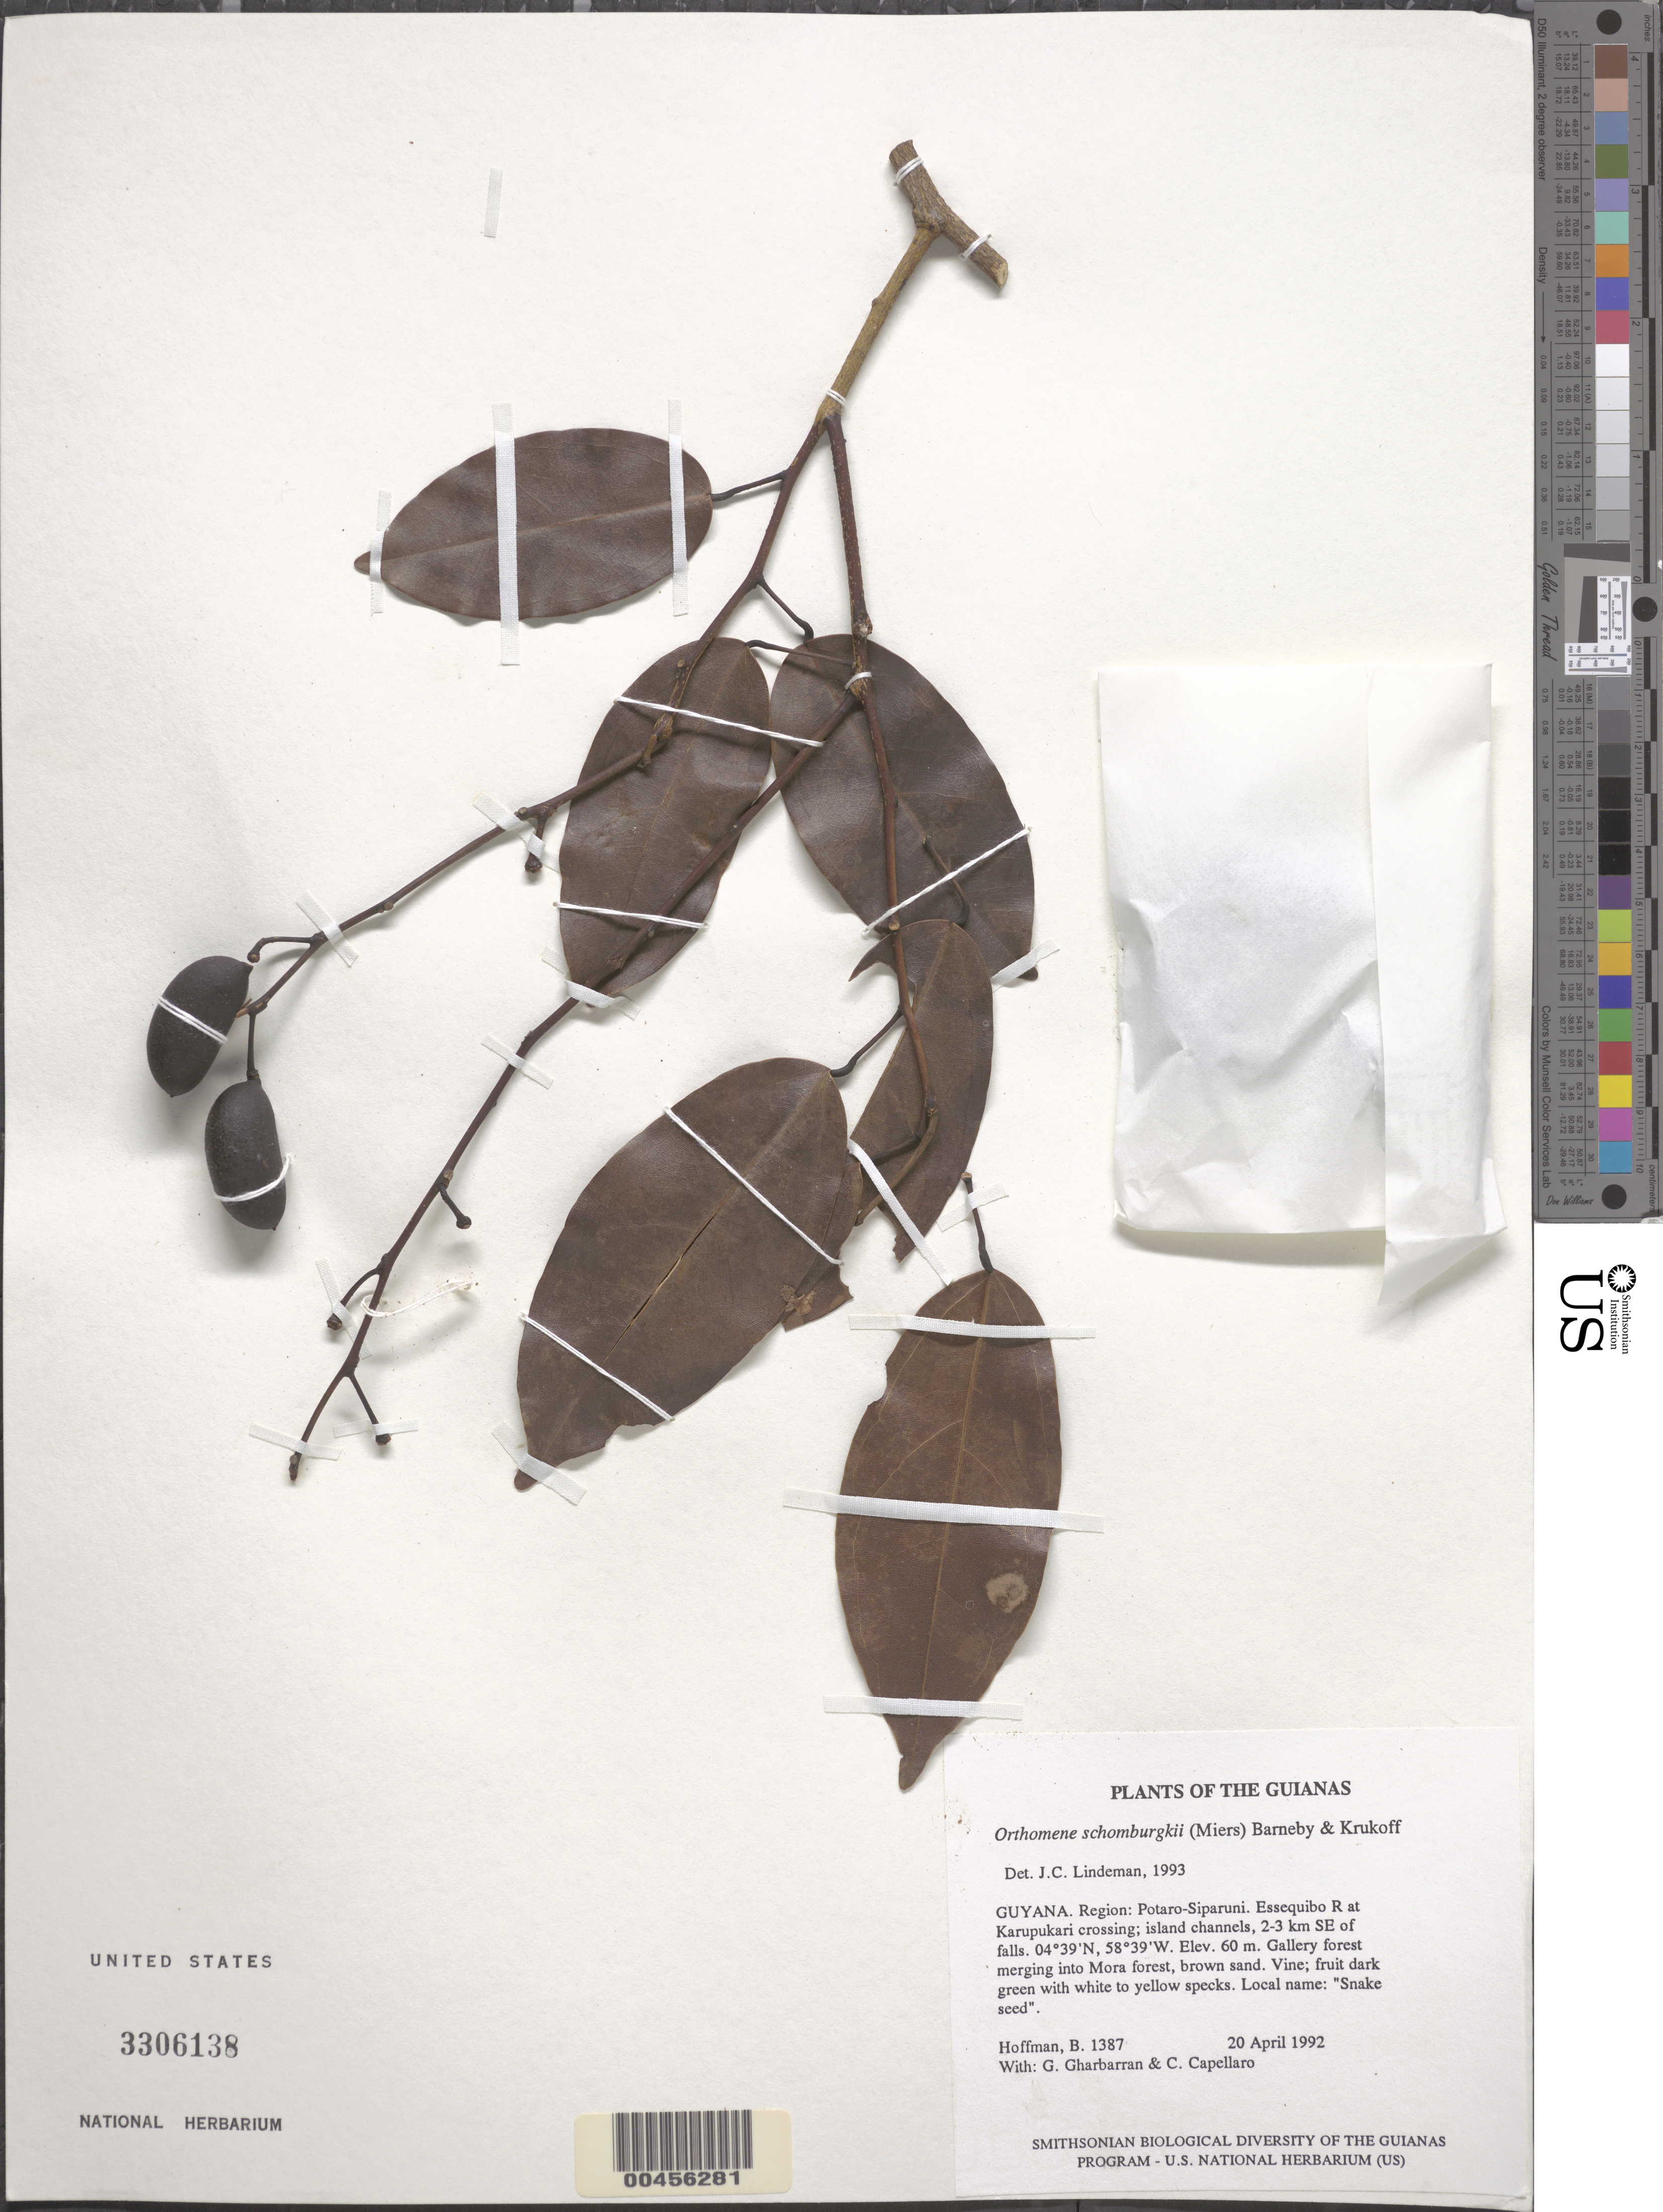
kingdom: Plantae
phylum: Tracheophyta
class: Magnoliopsida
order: Ranunculales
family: Menispermaceae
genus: Anomospermum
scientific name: Anomospermum schomburgkii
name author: Miers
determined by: Strong, Mark T., (BOT), Smithsonian Institution - National Museum of Natural History (UNITED STATES)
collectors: B. Hoffman, G. Gharbarran & C. Capellaro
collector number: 1387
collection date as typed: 20 April 1992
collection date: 1992-04-20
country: Guyana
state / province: Potaro-Siparuni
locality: Essequibo River at Karupukari crossing; island channels, 2-3 km SE of falls. Iwokrama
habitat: Gallery forest merging into Mora forest, brown sand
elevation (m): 60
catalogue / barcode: US 3306138